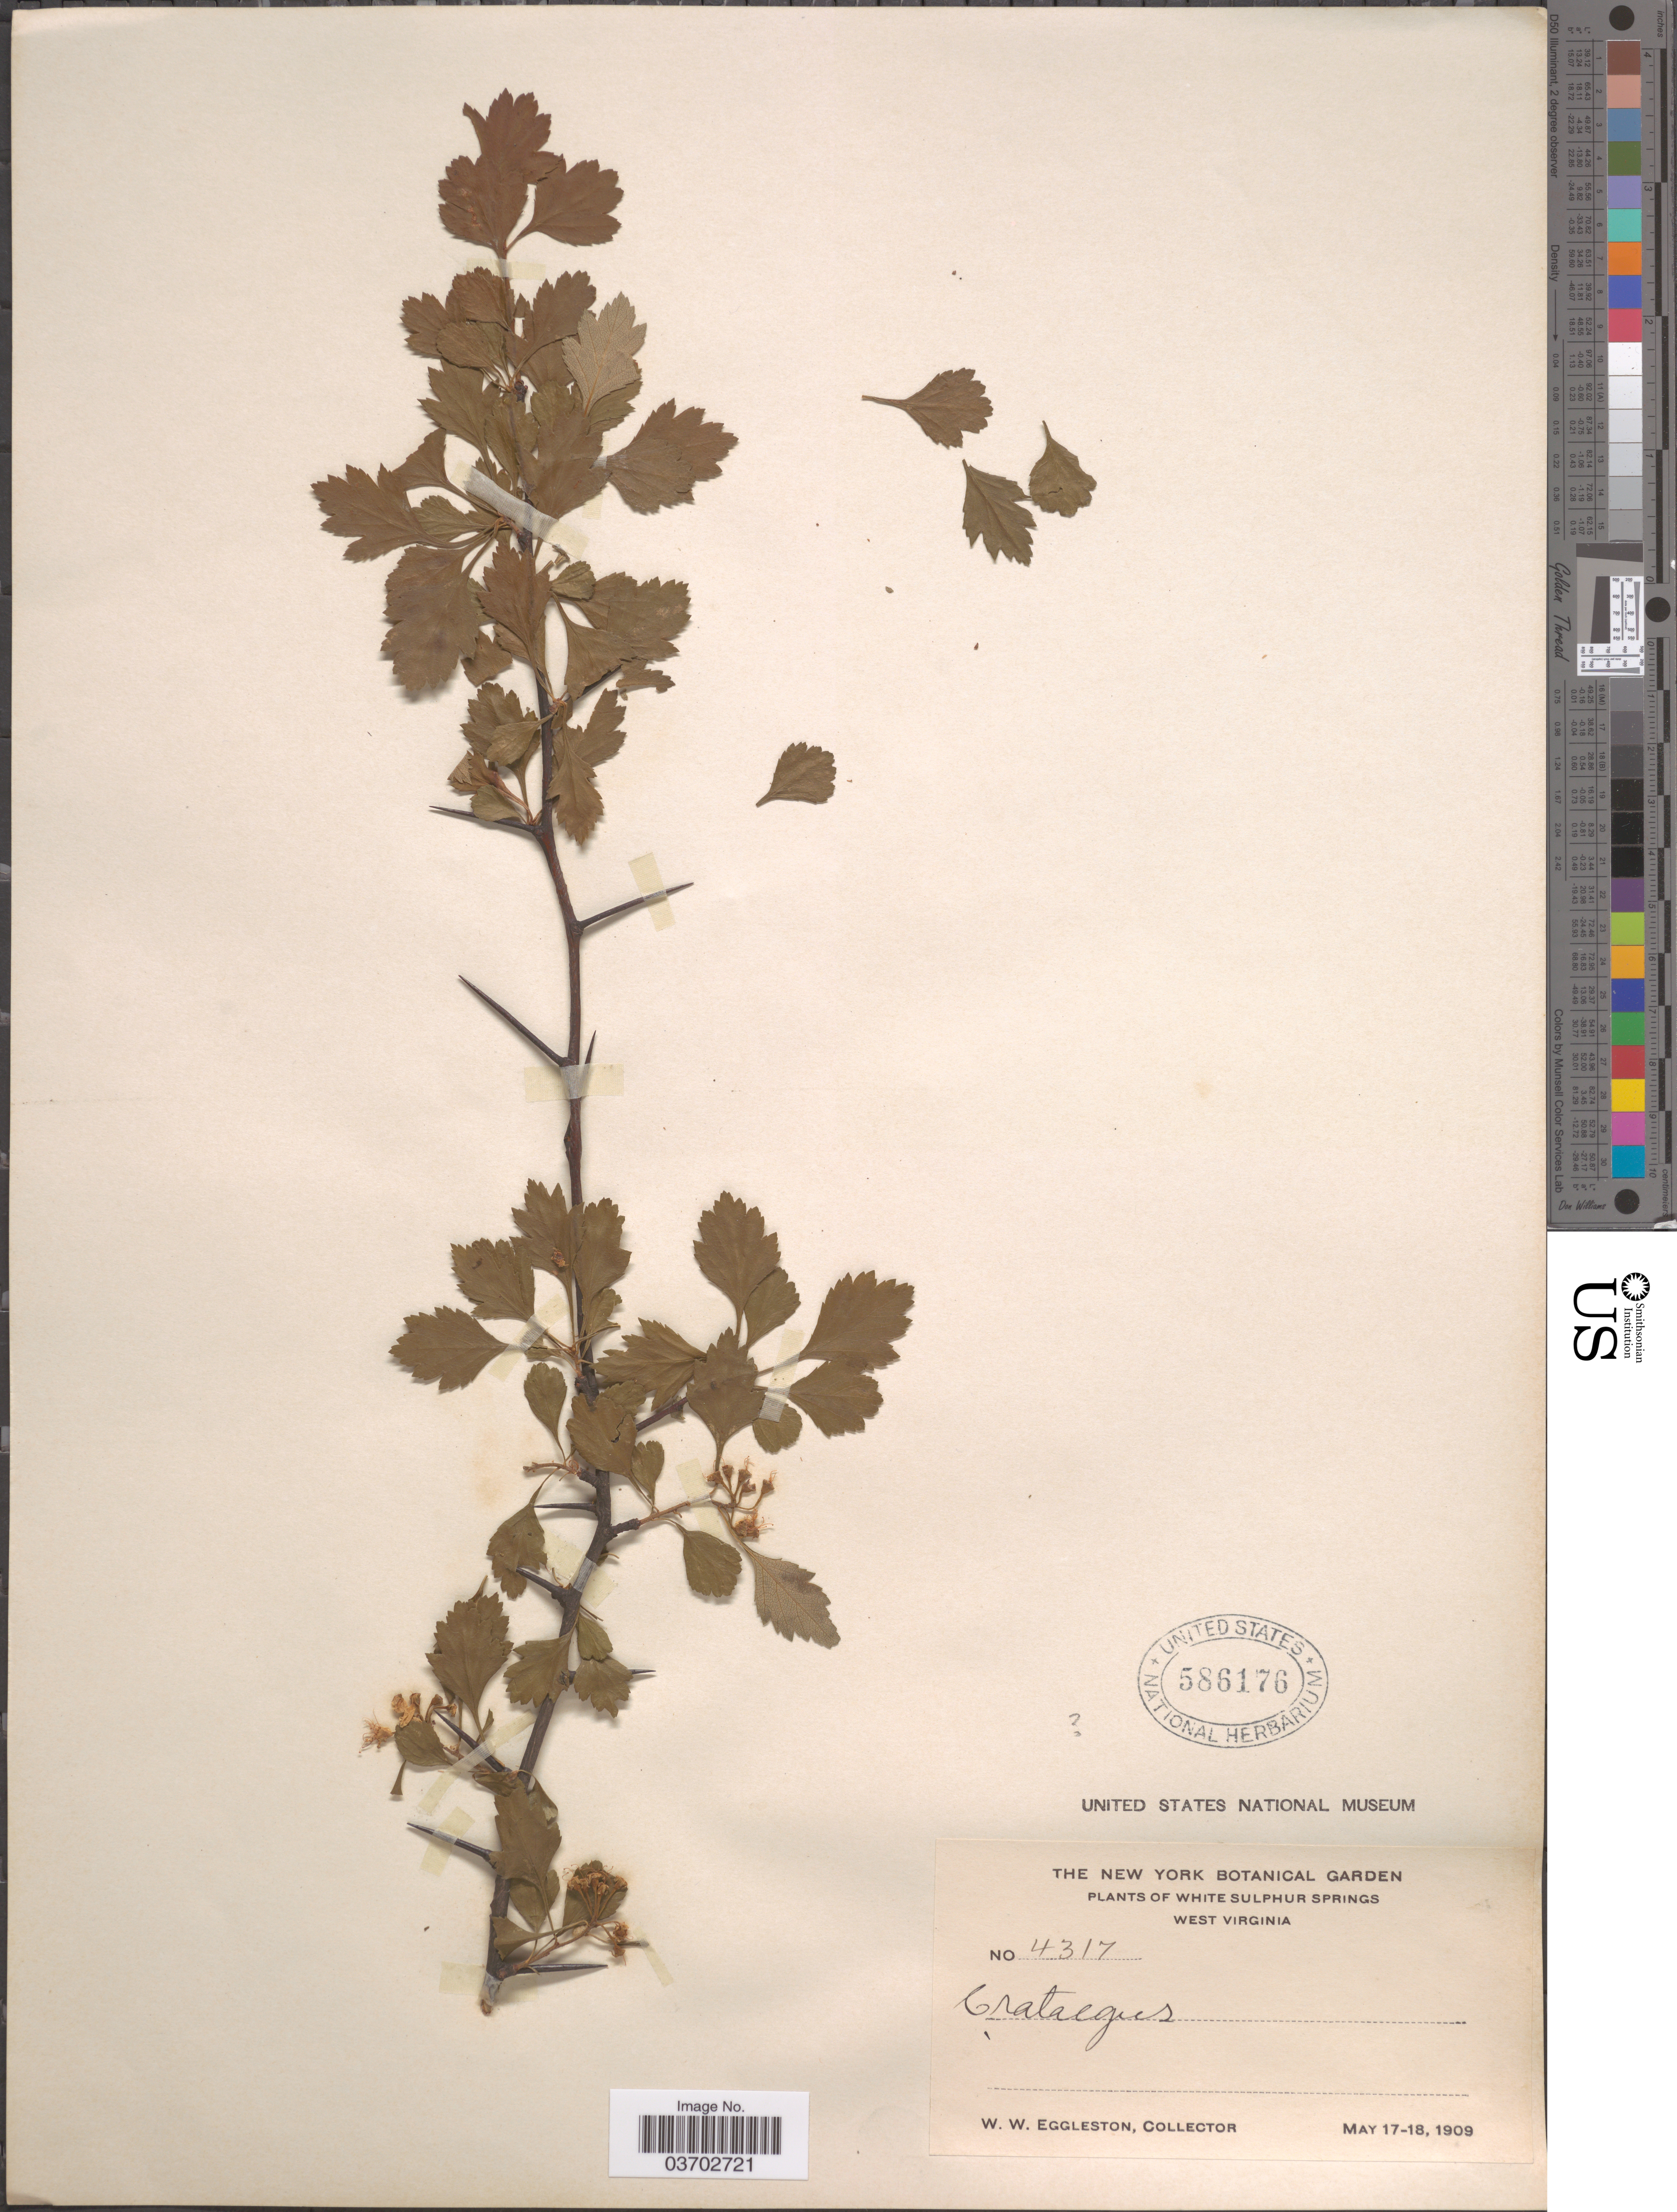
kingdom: Plantae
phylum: Tracheophyta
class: Magnoliopsida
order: Rosales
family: Rosaceae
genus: Crataegus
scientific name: Crataegus sp.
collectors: W. W. Eggleston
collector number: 4317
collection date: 1909-05-17/1909-05-18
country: United States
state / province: West Virginia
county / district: Greenbrier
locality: White Sulphur Springs.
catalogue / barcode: US 586176